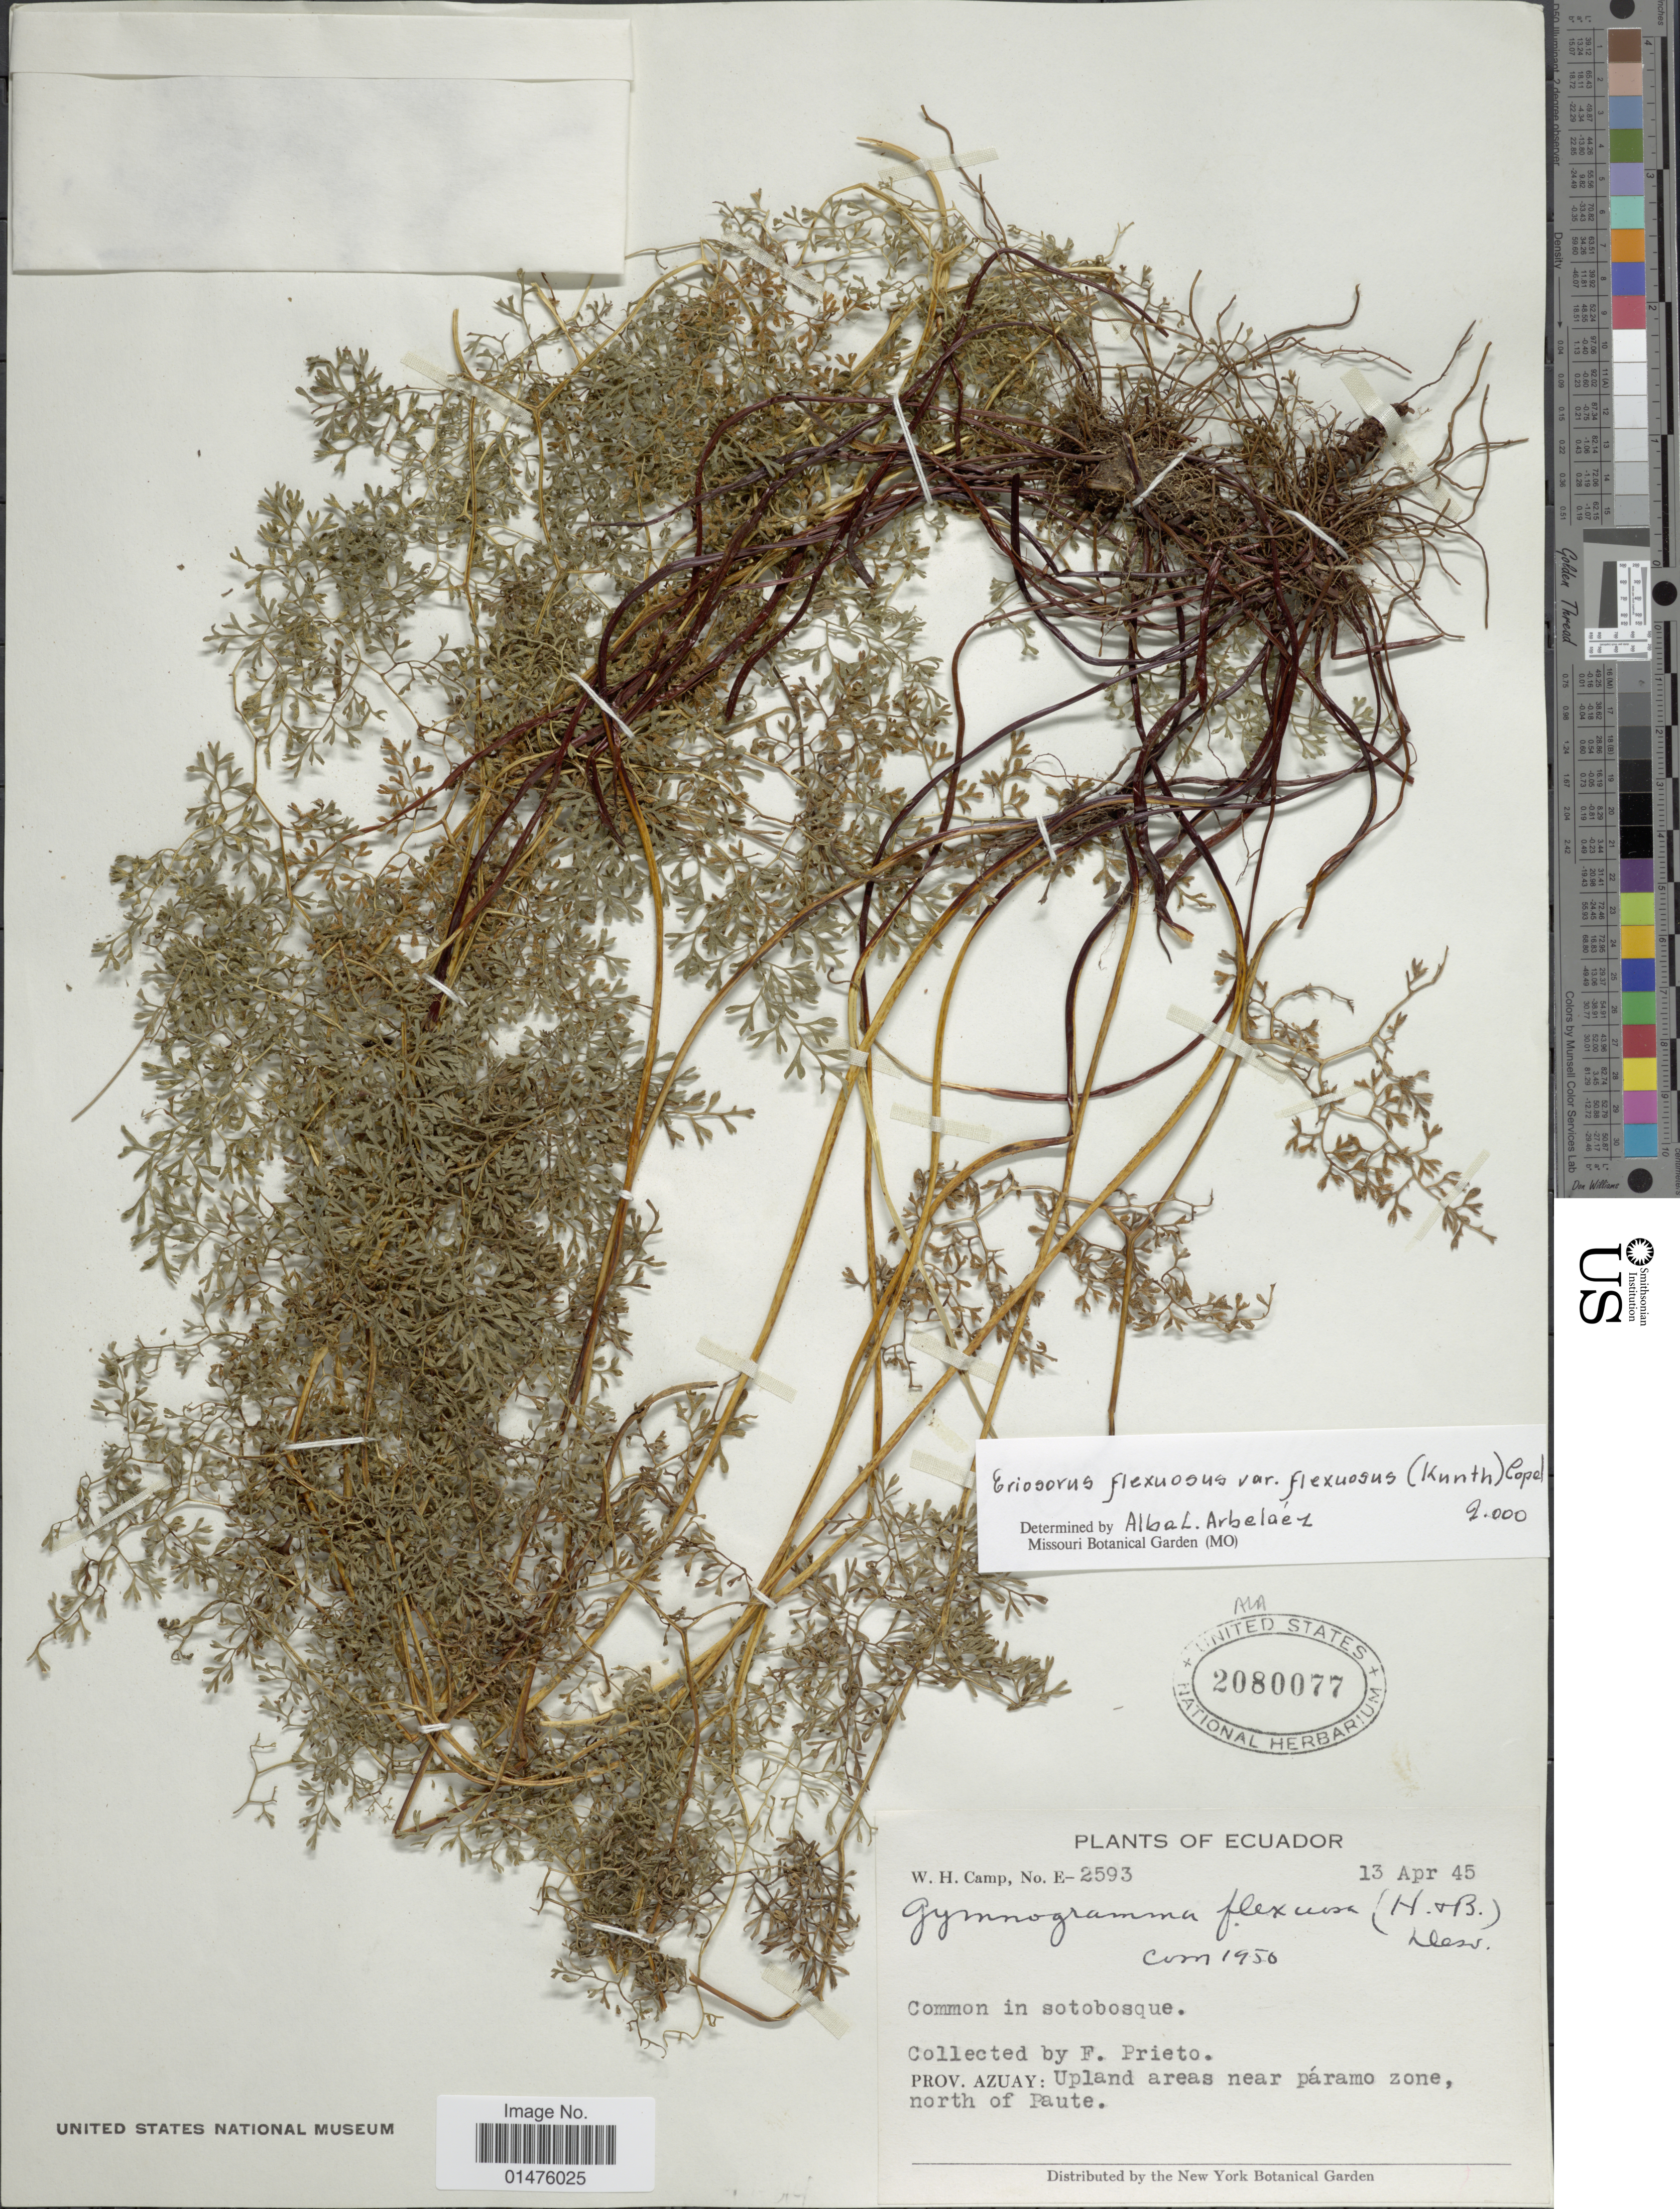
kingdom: Plantae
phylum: Tracheophyta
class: Polypodiopsida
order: Polypodiales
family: Pteridaceae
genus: Jamesonia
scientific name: Jamesonia flexuosa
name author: (Humb. & Bonpl.) Christenh.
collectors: W. H. Camp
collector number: E-2593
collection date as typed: Transcribed d/m/y: 13/4/45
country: Ecuador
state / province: Azuay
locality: Upland areas near páramo zone, north of Paute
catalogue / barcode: US 2080077